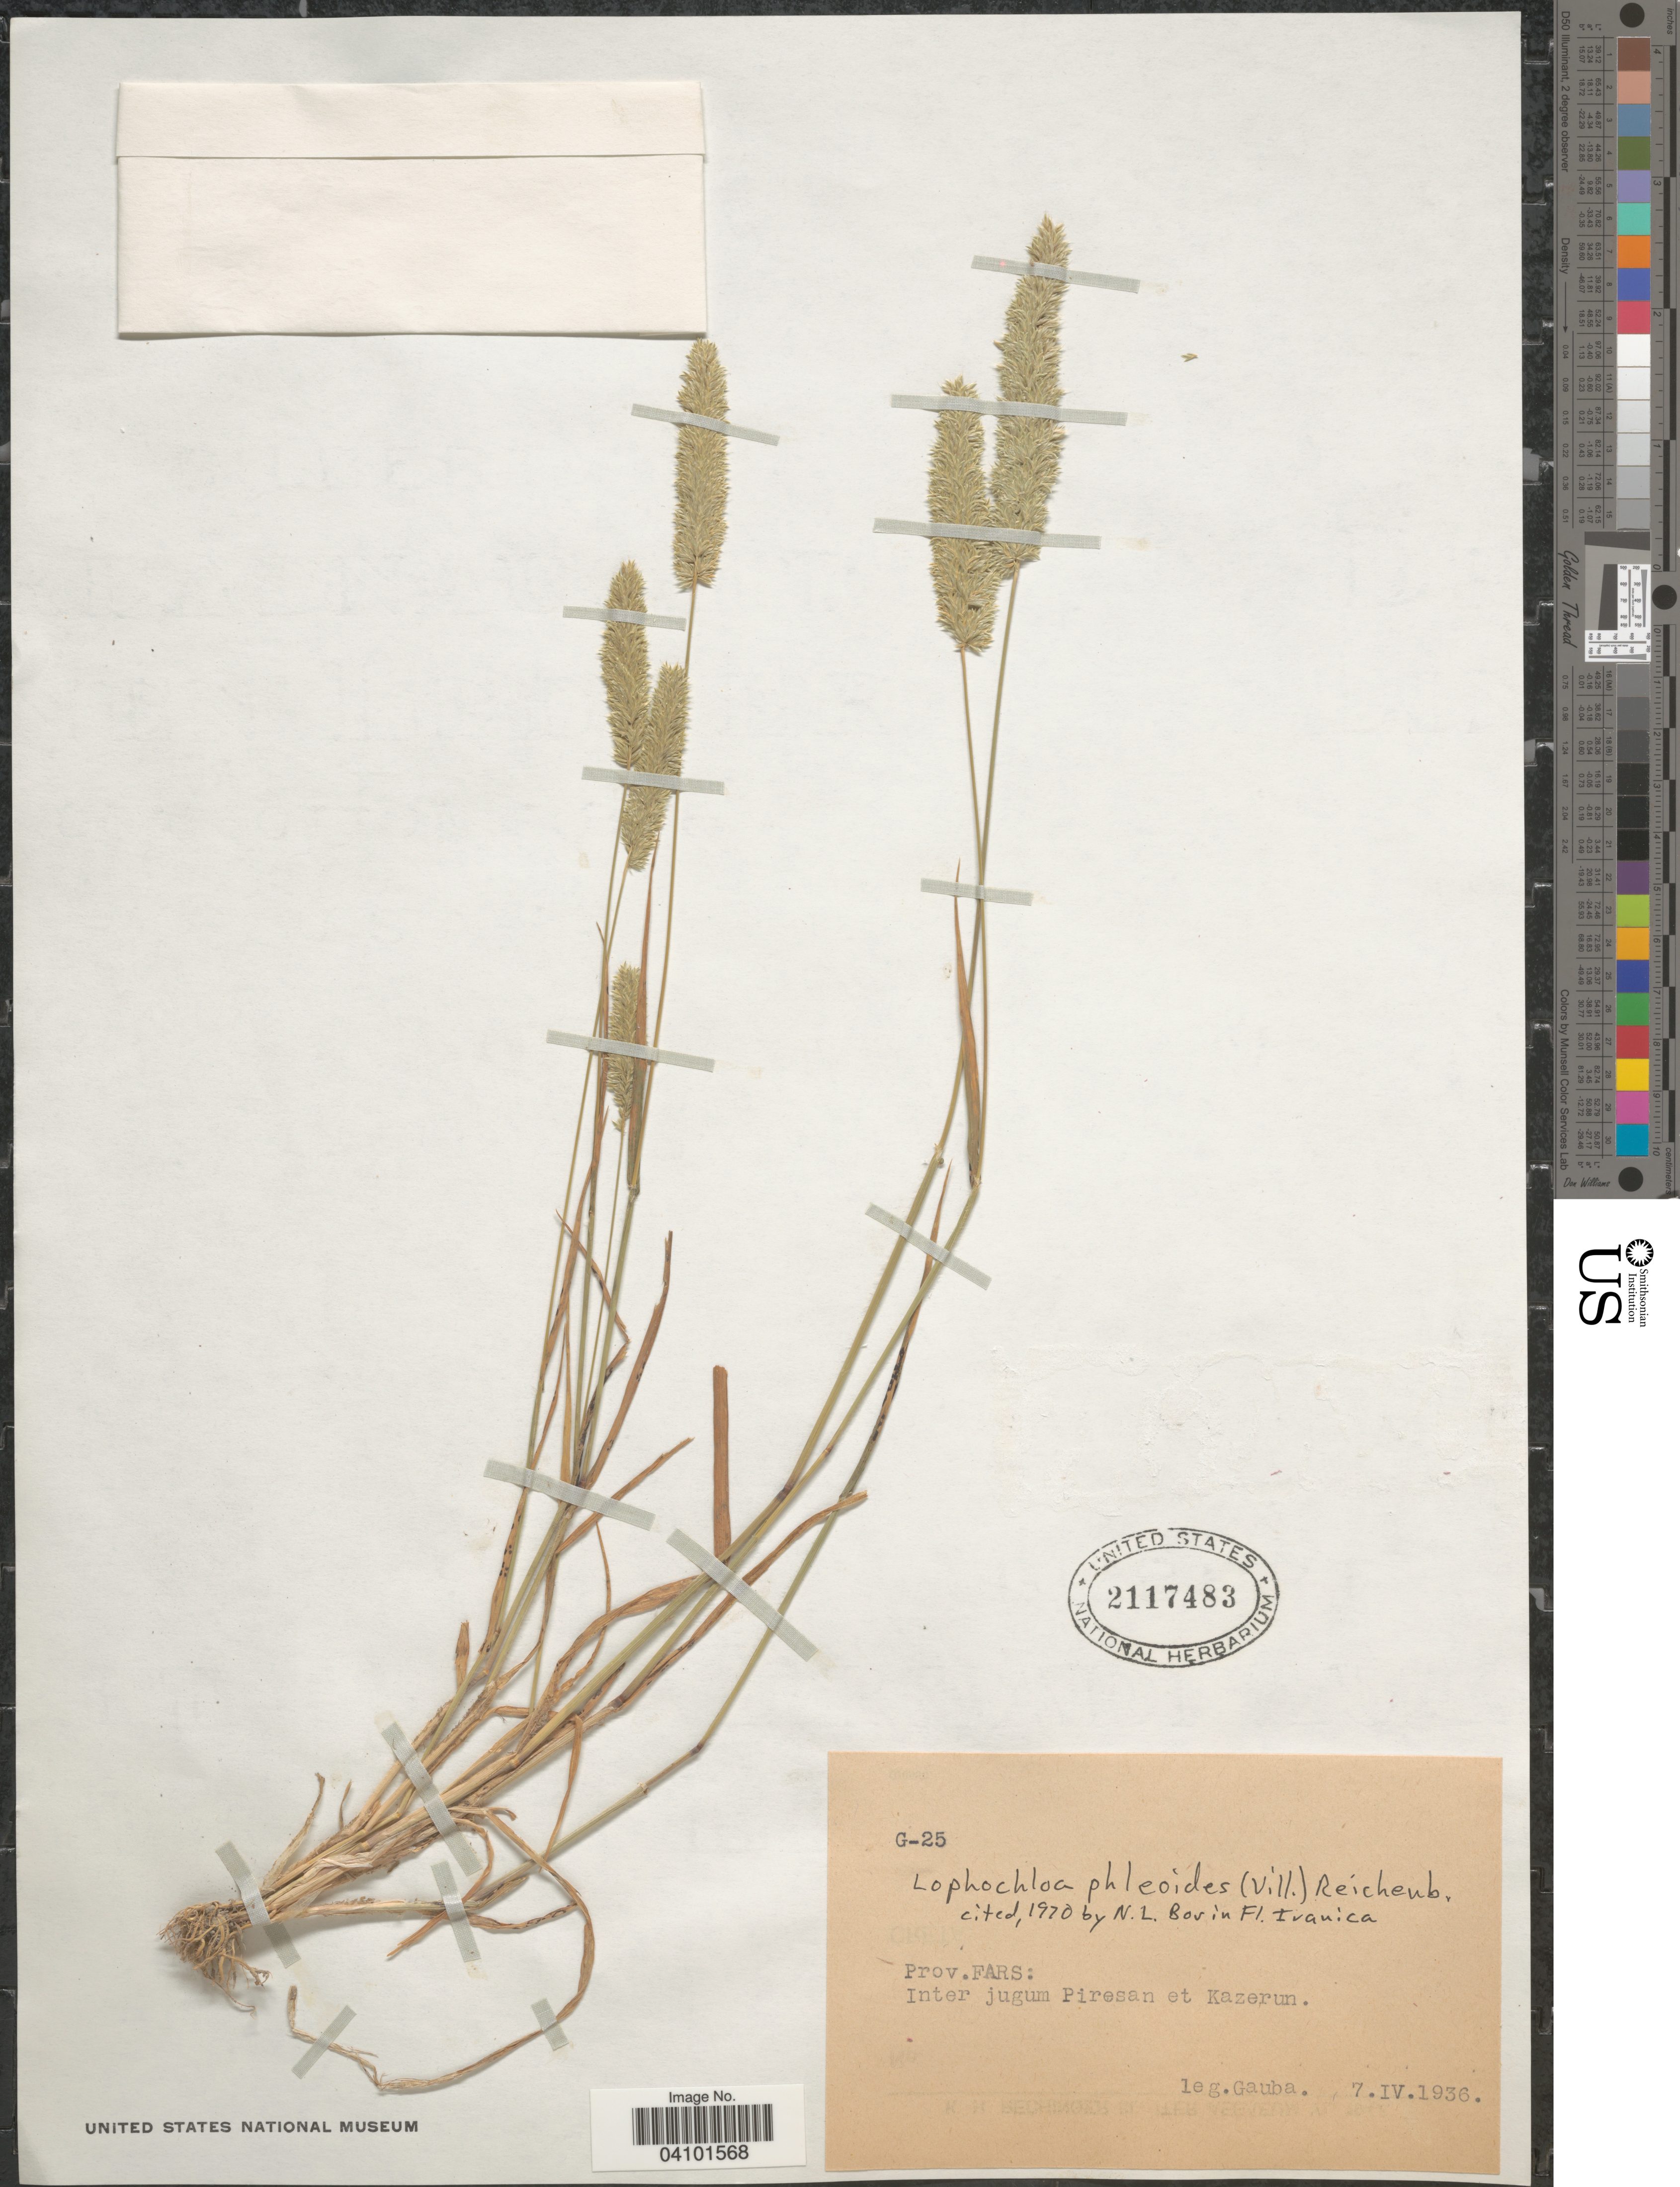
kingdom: Plantae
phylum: Tracheophyta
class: Liliopsida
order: Poales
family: Poaceae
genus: Rostraria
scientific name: Rostraria cristata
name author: (L.) Tzvelev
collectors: Gauba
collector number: G-25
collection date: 1936-04-07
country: Iran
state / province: Fars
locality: Inter jugum Piresan et Kazerun.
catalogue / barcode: US 2117483